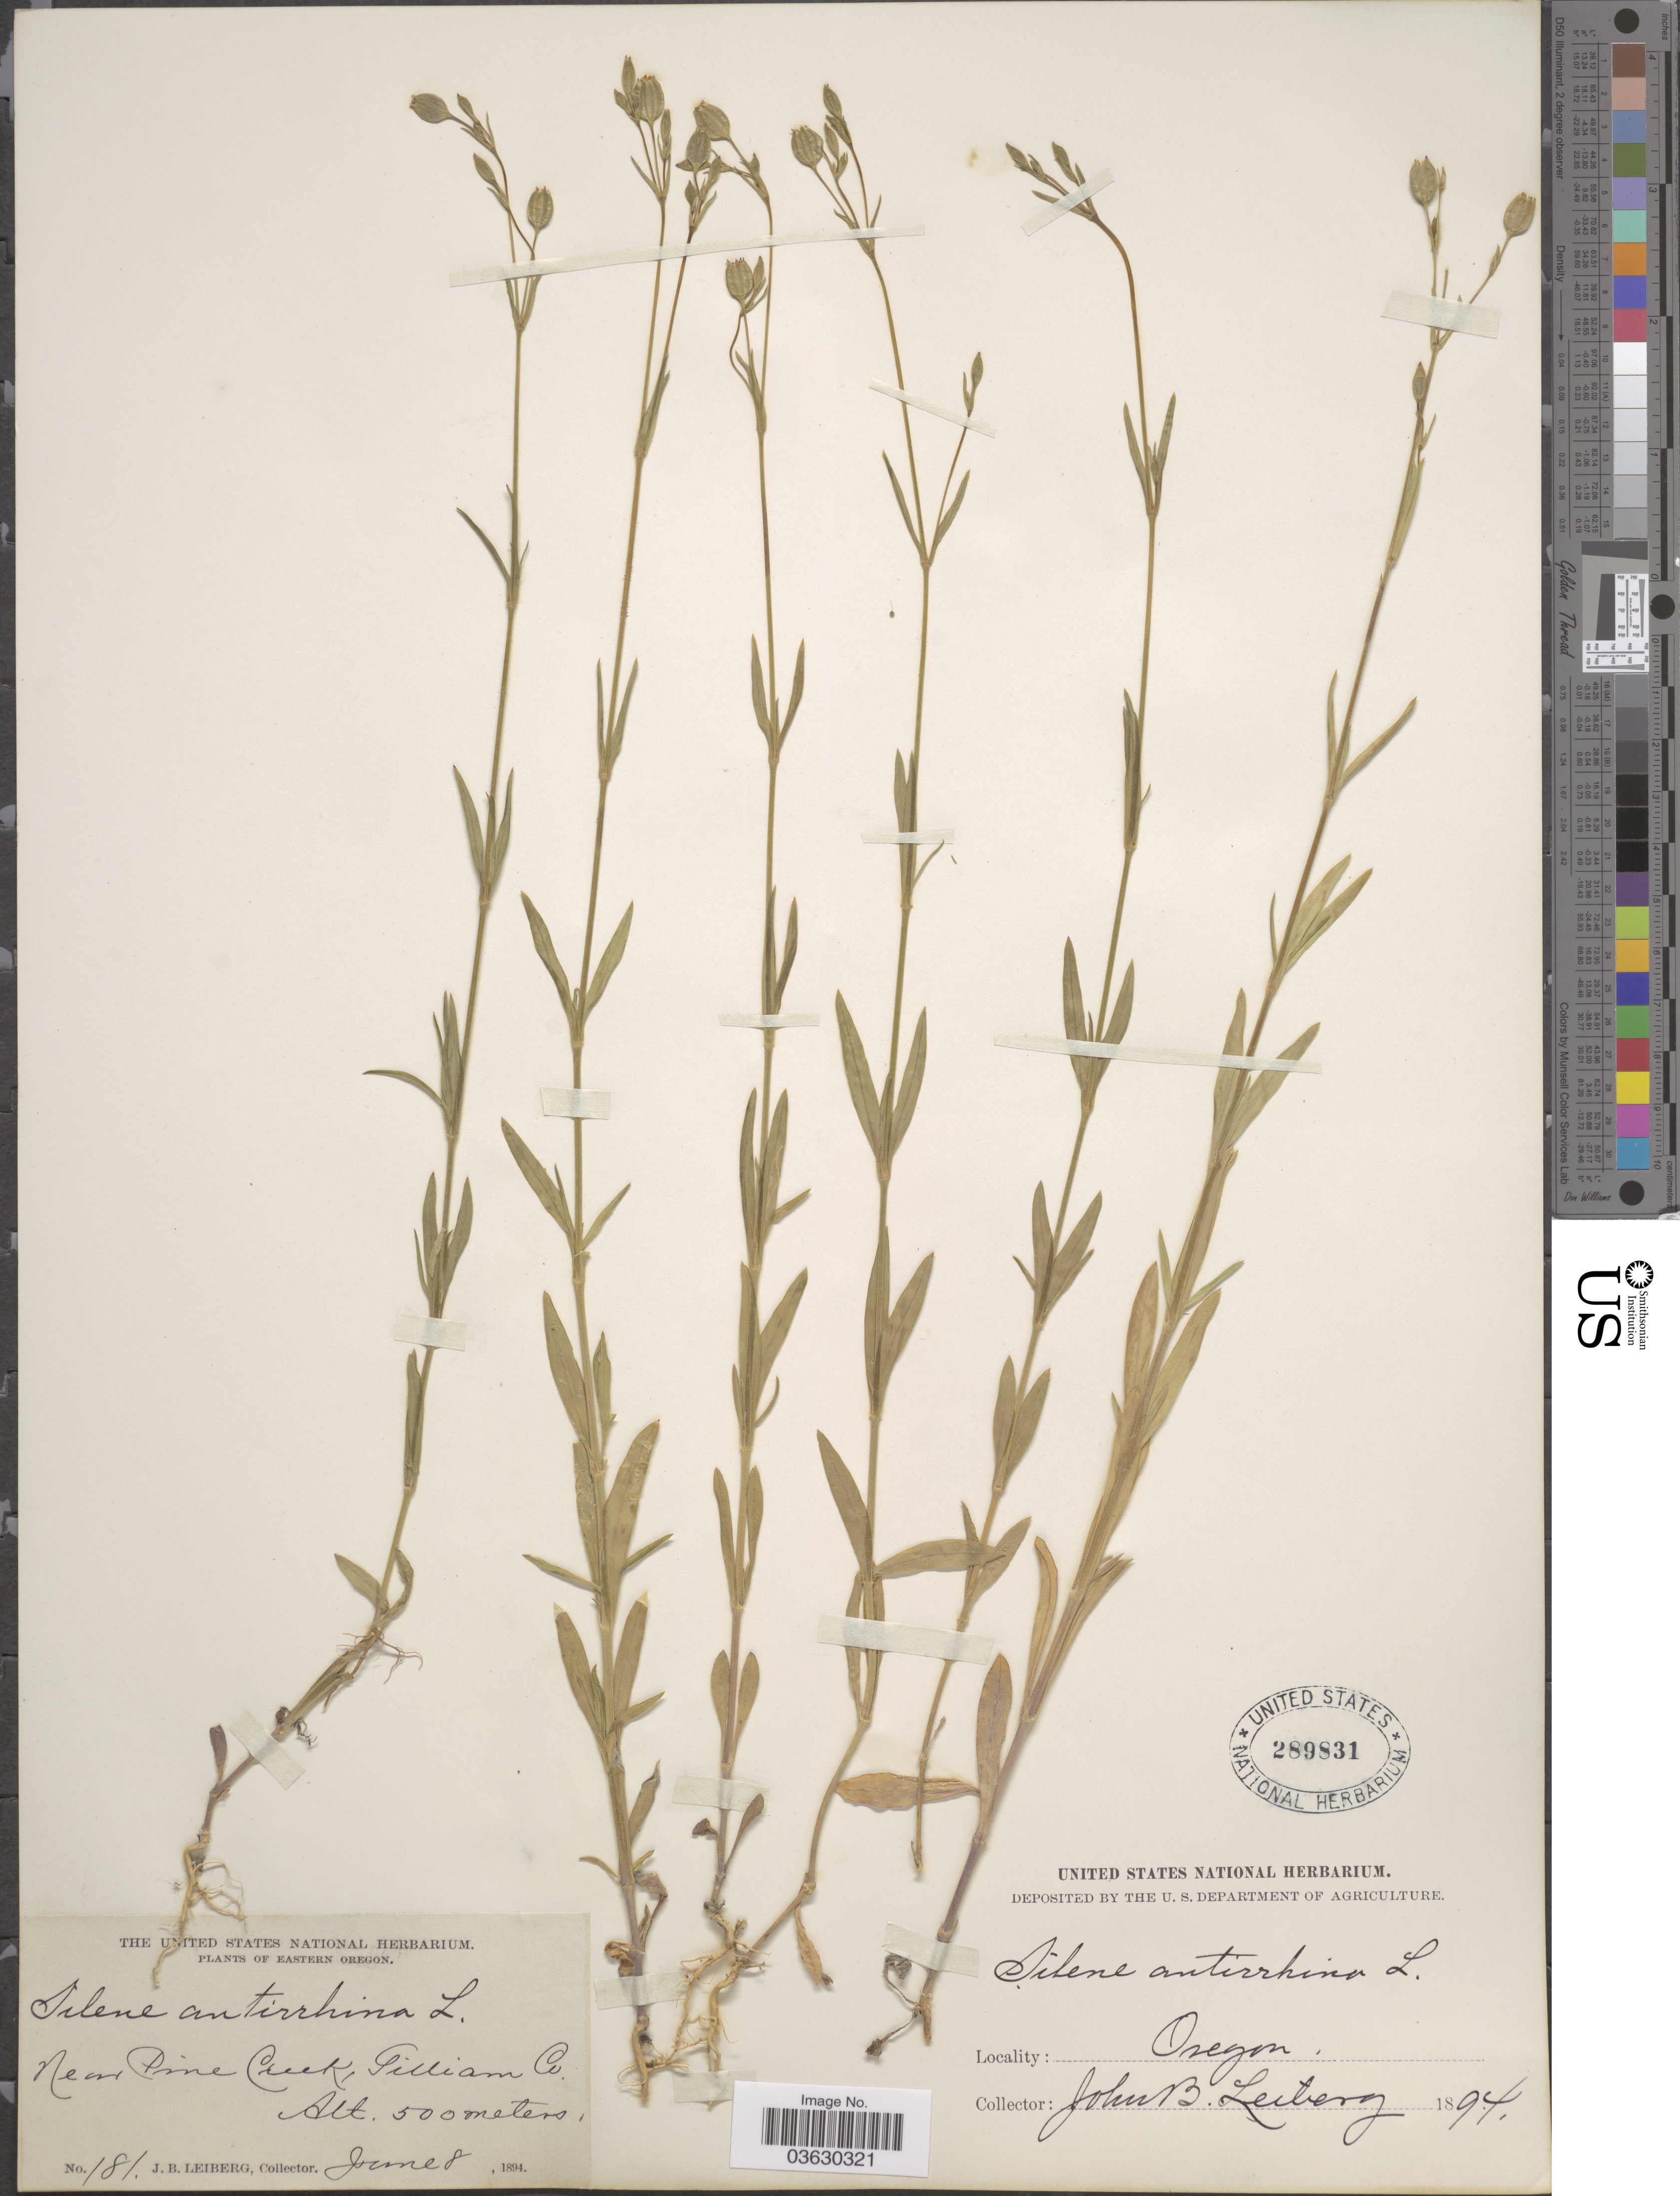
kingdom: Plantae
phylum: Tracheophyta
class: Magnoliopsida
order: Caryophyllales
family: Caryophyllaceae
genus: Silene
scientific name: Silene antirrhina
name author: L.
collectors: J. B. Leiberg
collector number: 181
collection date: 1894-06-08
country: United States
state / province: Oregon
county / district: Gilliam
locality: Eastern Oregon. Near Pine Creek, Gilliam Co.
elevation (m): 500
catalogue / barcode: US 289831